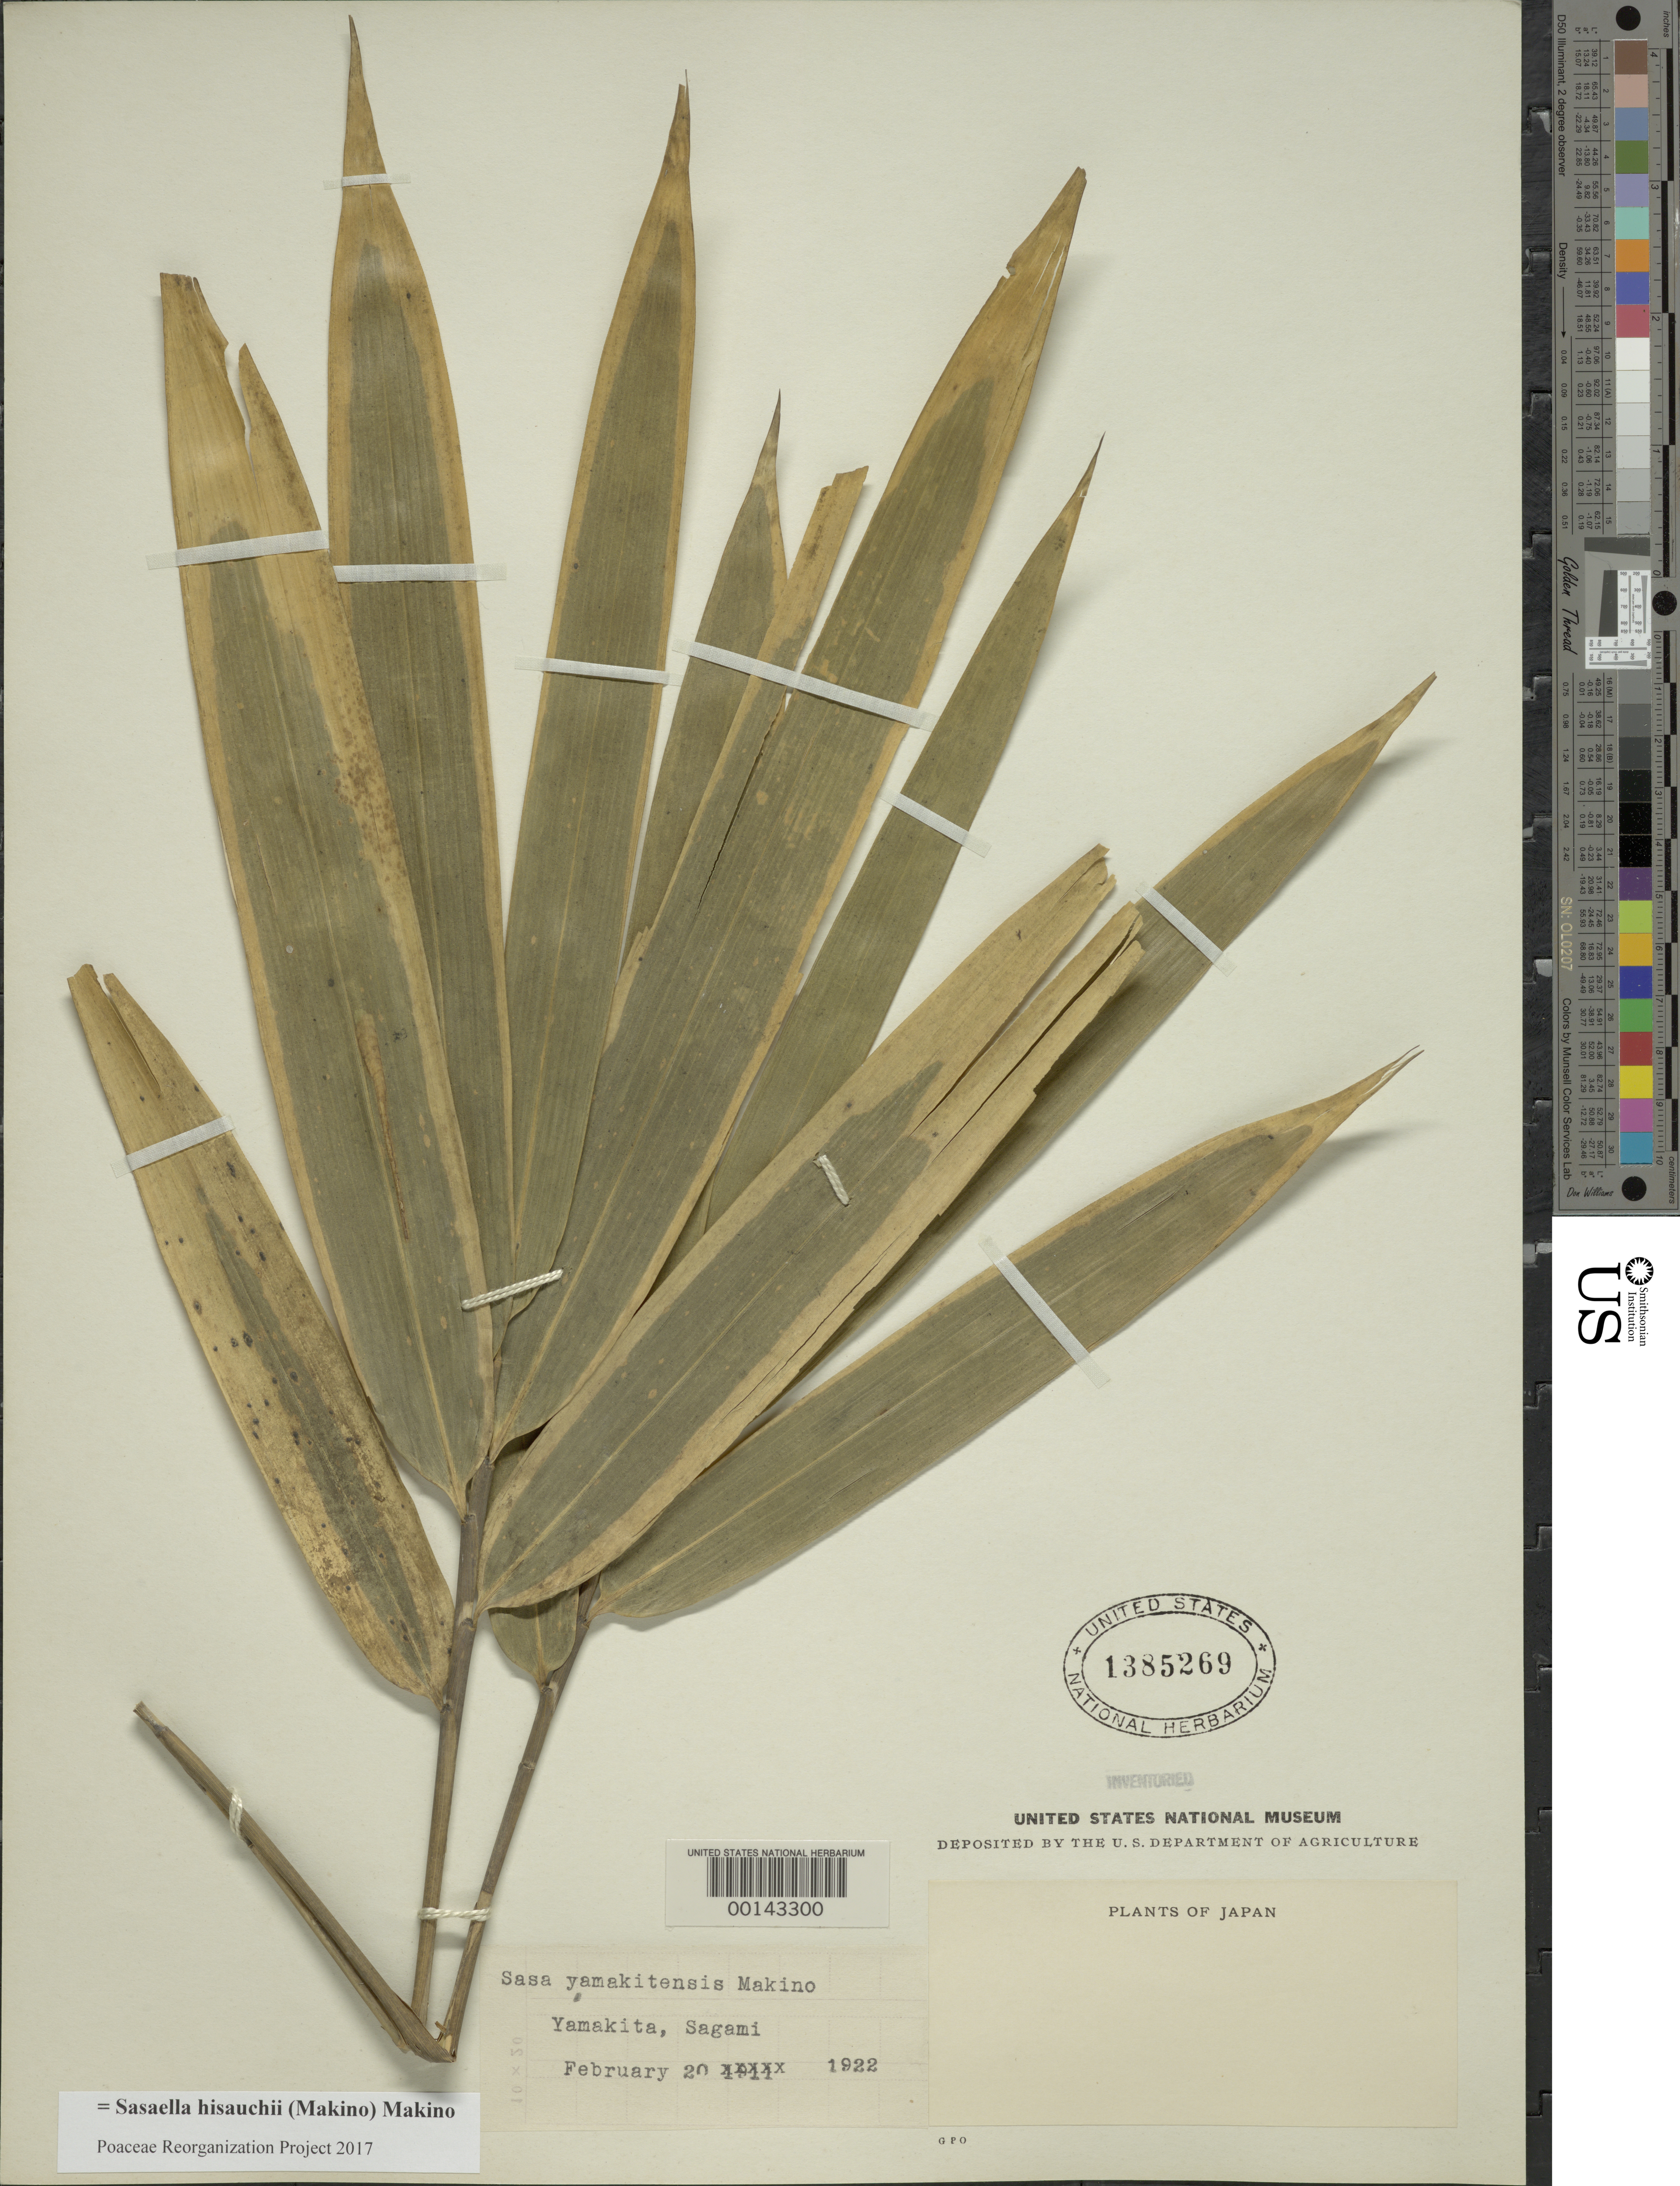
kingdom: Plantae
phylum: Tracheophyta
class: Liliopsida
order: Poales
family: Poaceae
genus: Sasaella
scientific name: Sasaella hisauchii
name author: (Makino) Makino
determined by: Poaceae Reorganization Project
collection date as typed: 20 Feb 1922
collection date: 1922-02-20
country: Japan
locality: Yamakita, sagami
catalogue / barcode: US 1385269